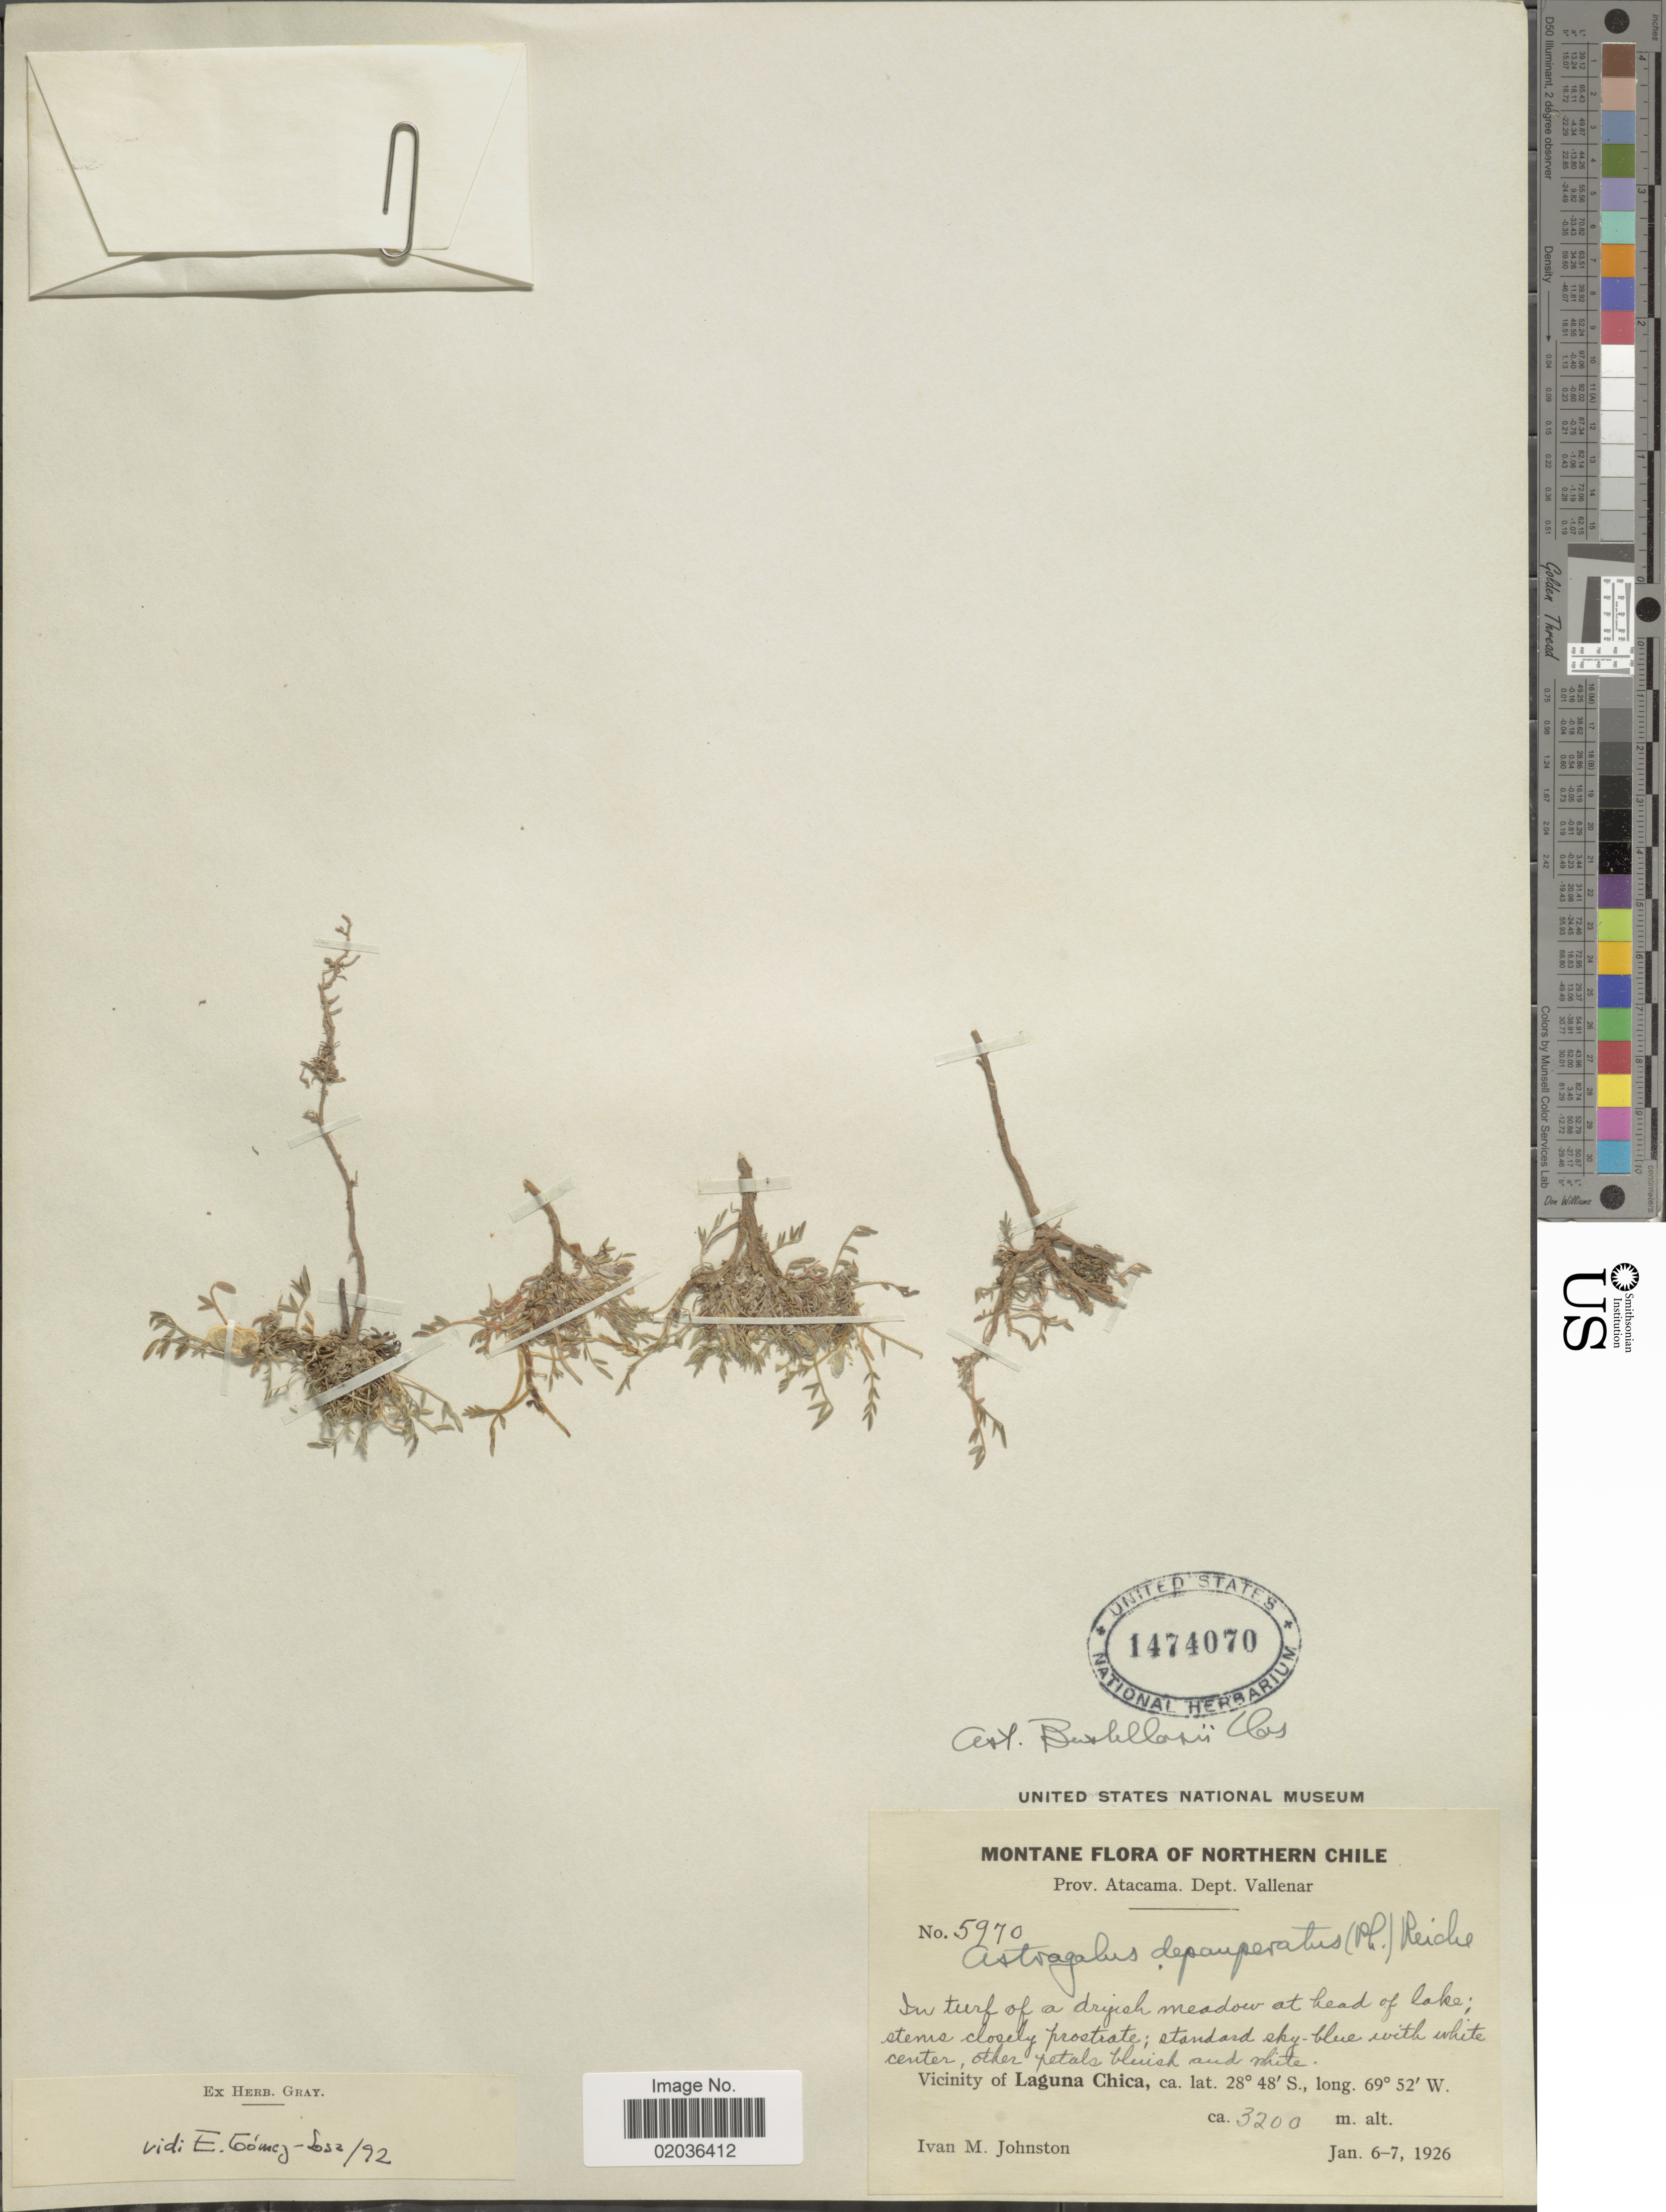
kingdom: Plantae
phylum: Tracheophyta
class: Magnoliopsida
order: Fabales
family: Fabaceae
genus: Astragalus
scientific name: Astragalus bustillosii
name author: Clos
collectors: I.M. Johnston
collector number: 5970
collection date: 1926-01-06/1926-01-07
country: Chile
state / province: Atacama (III)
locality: Prov. Atacama, Dept. Vallenar. Vicinity of Laguna Chica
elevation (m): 3200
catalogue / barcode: US 1474070